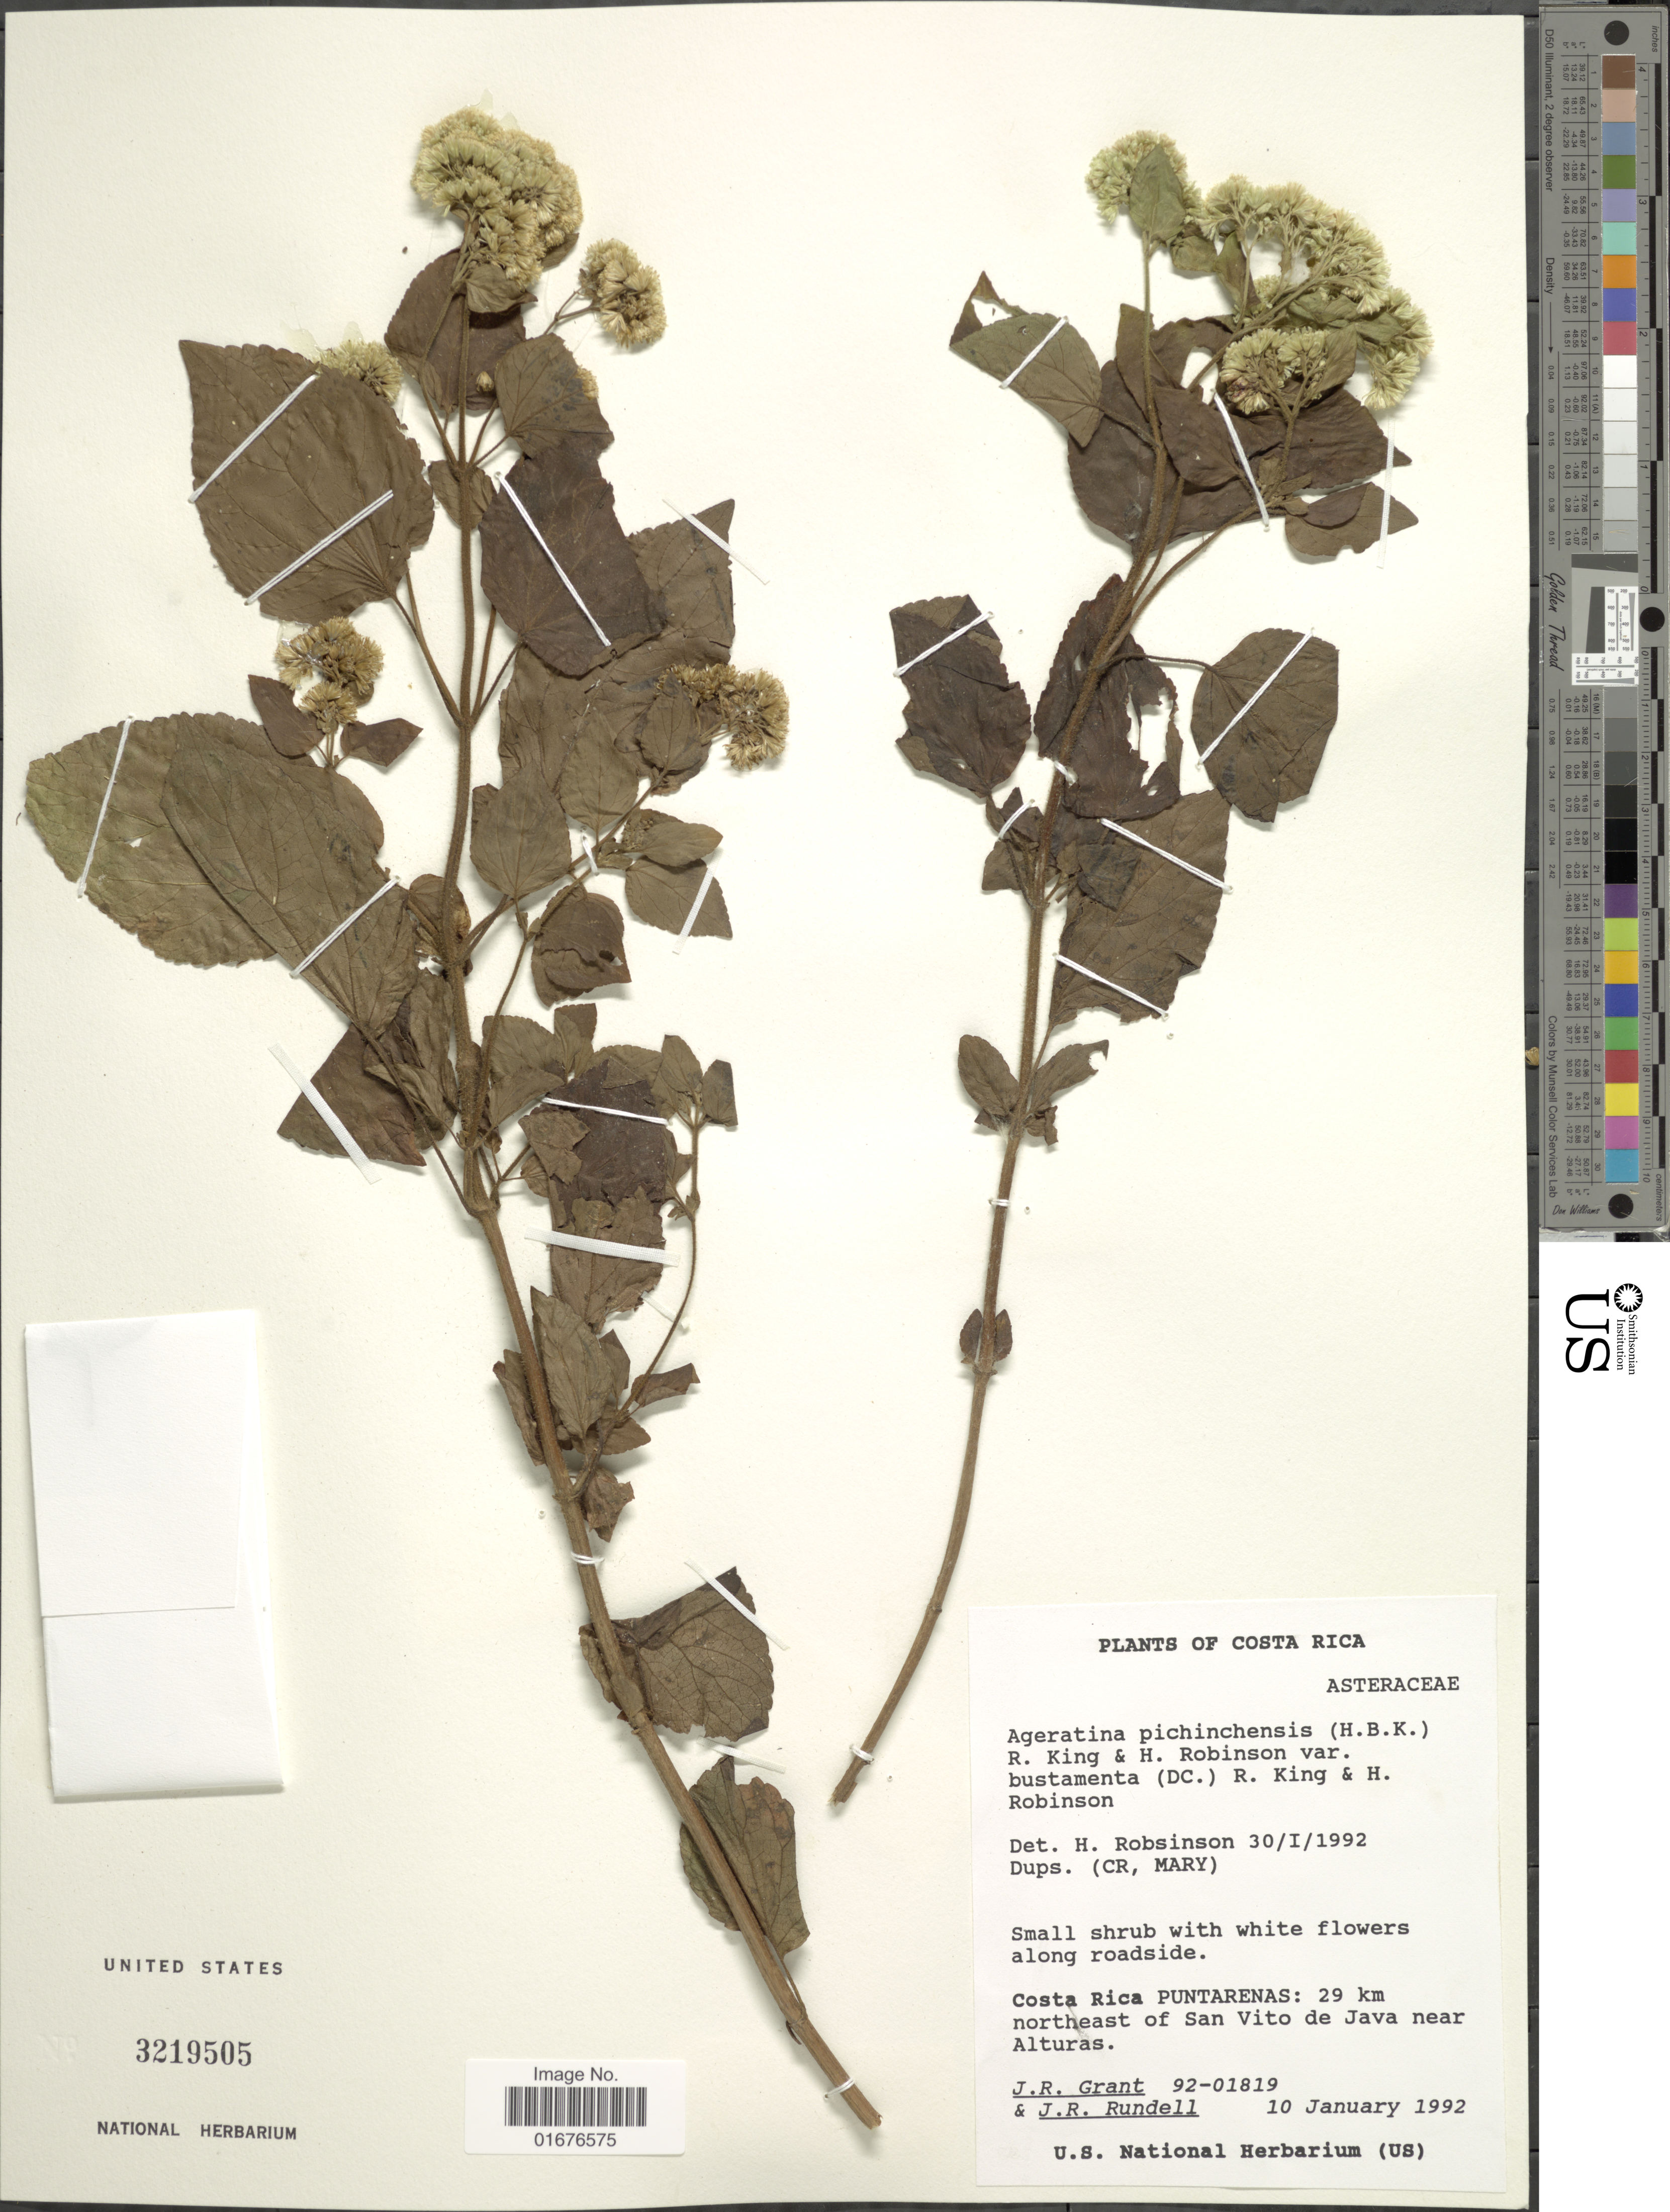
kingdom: Plantae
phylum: Tracheophyta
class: Magnoliopsida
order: Asterales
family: Asteraceae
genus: Ageratina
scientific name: Ageratina pichinchensis var. bustamenta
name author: (DC.) R.M. King & H. Rob.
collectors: J. Grant & J. R. Rundell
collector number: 92-01819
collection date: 1992-01-10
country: Costa Rica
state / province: Puntarenas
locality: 29 km northeast of San Vito de Java near Alturas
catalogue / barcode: US 3219505